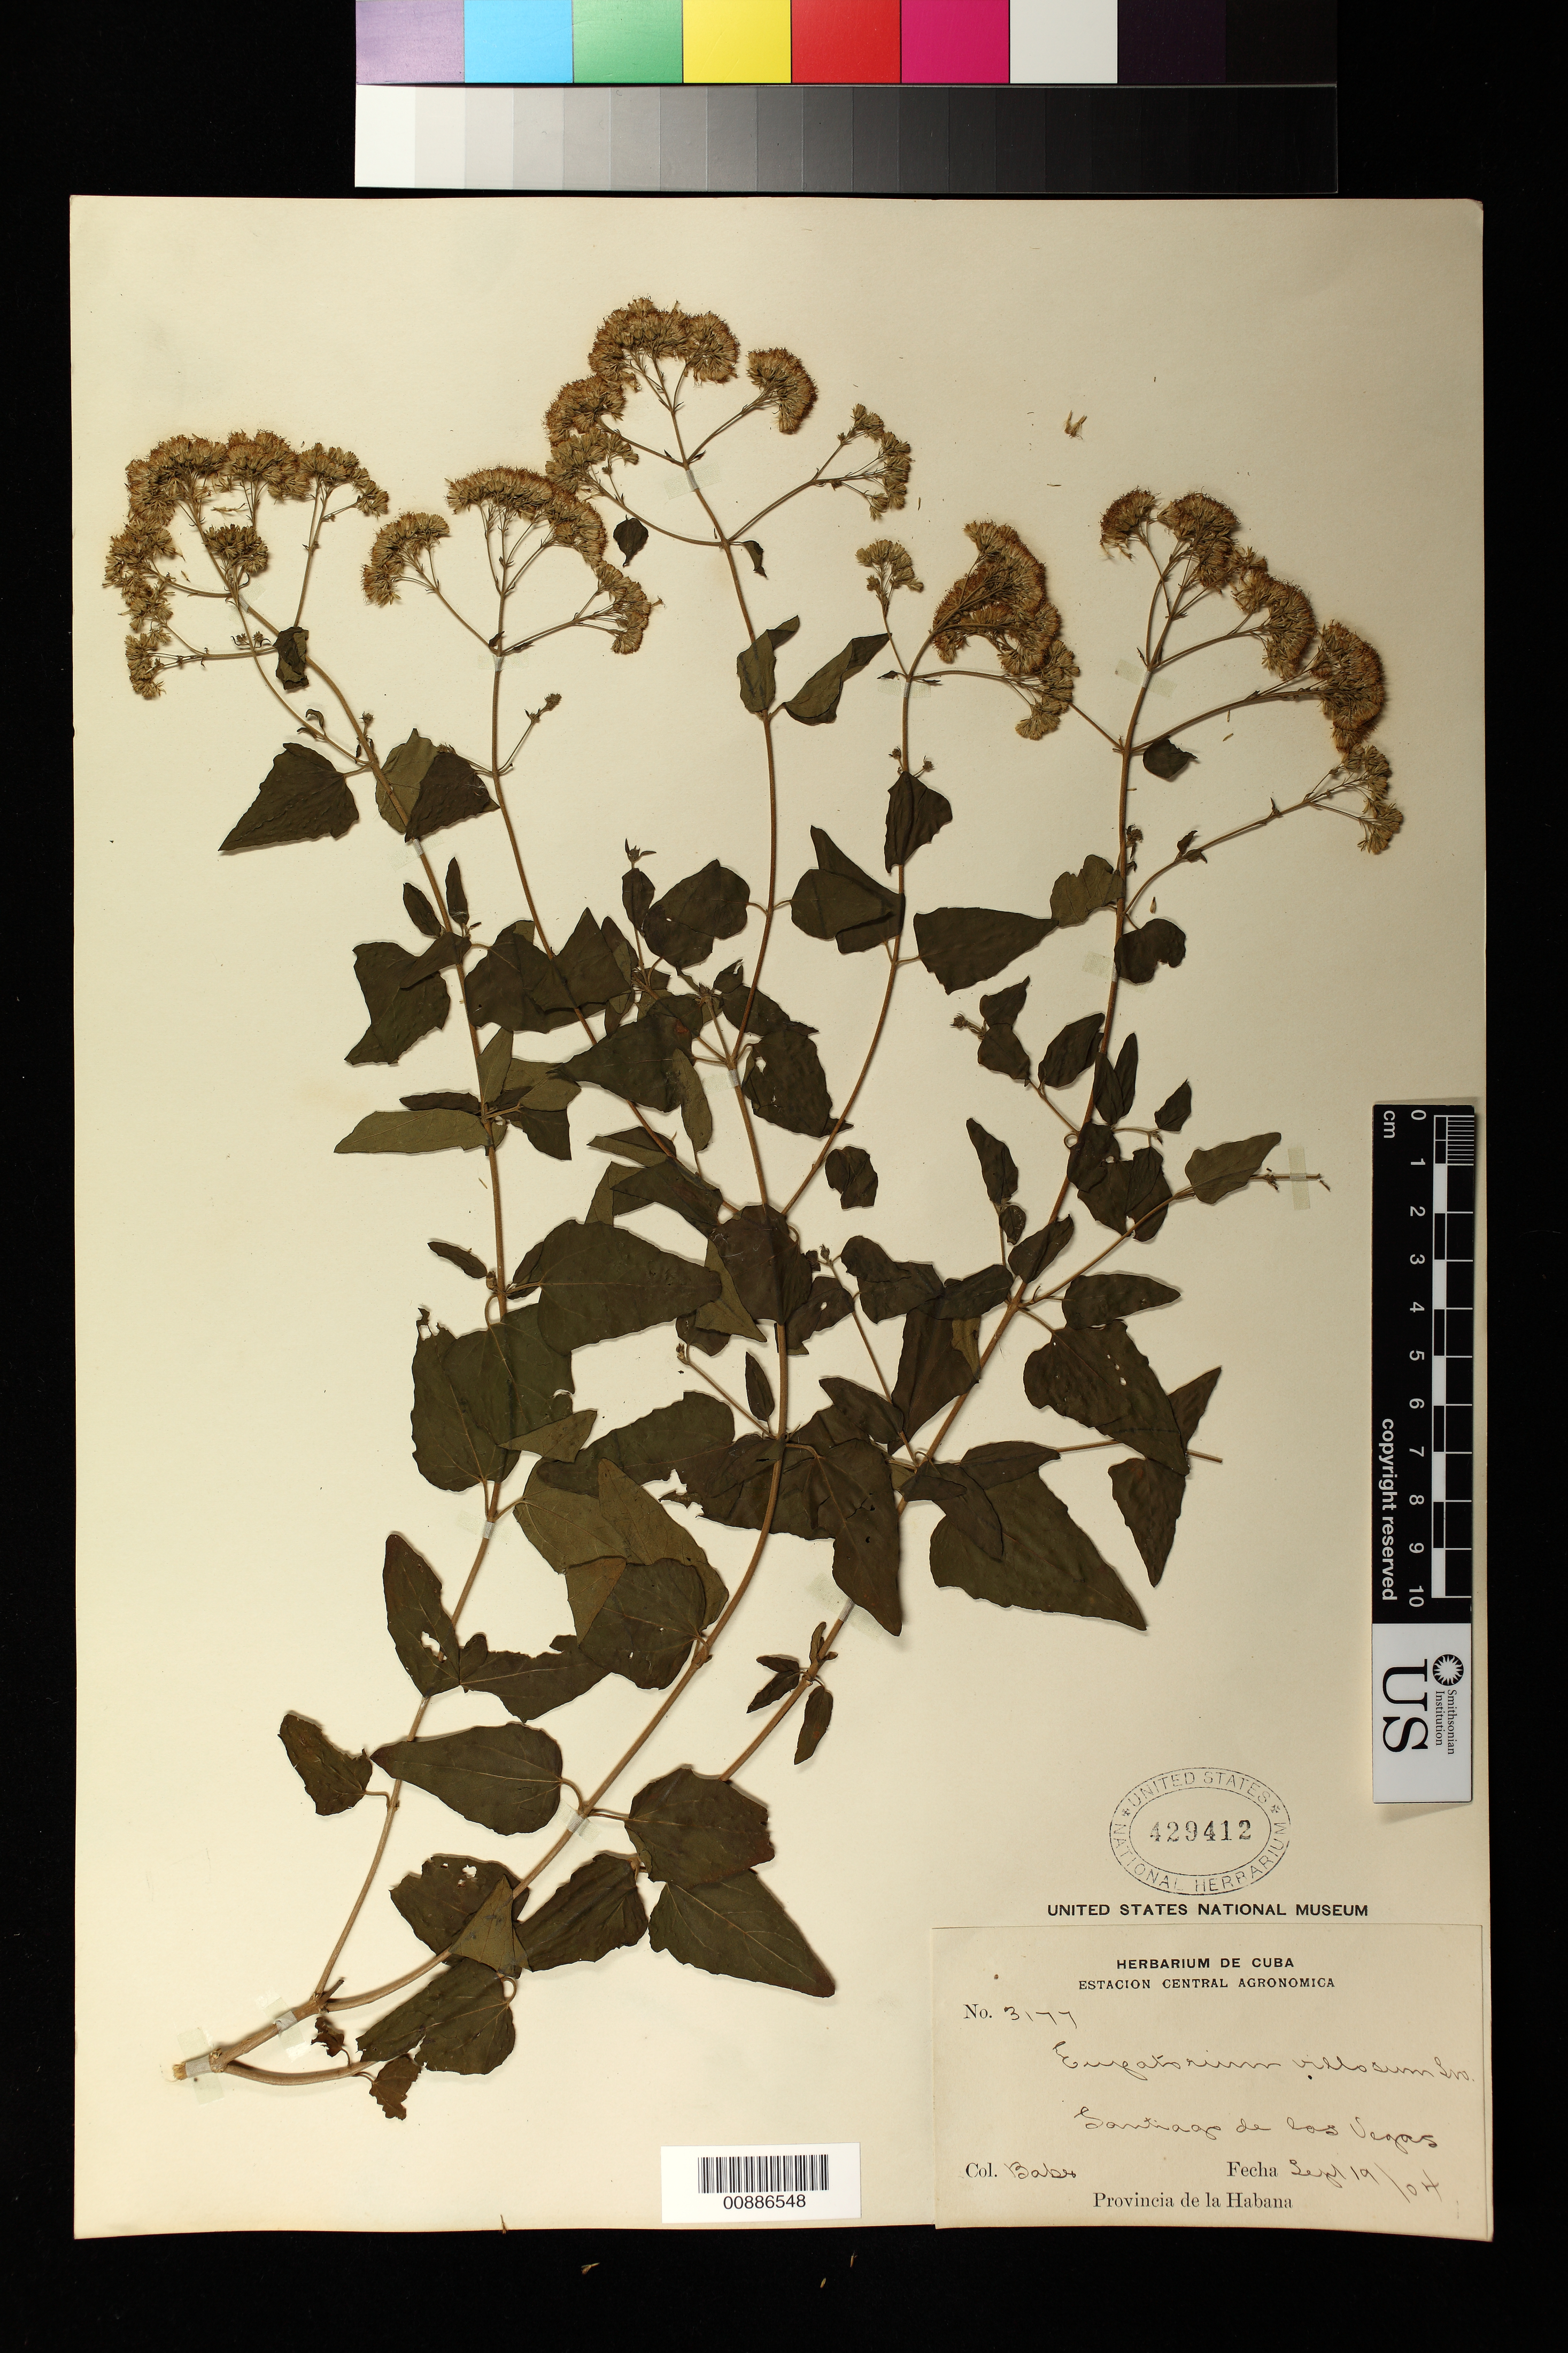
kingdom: Plantae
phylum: Tracheophyta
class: Magnoliopsida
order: Asterales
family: Asteraceae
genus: Koanophyllon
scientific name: Koanophyllon villosum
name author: (Sw.) R.M. King & H. Rob.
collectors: C. F. Baker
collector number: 3177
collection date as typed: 19 Sep 1804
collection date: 1904-09-19 or 1906-09-19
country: Cuba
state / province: La Habana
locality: Santiago de los Vegas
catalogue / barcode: US 429412